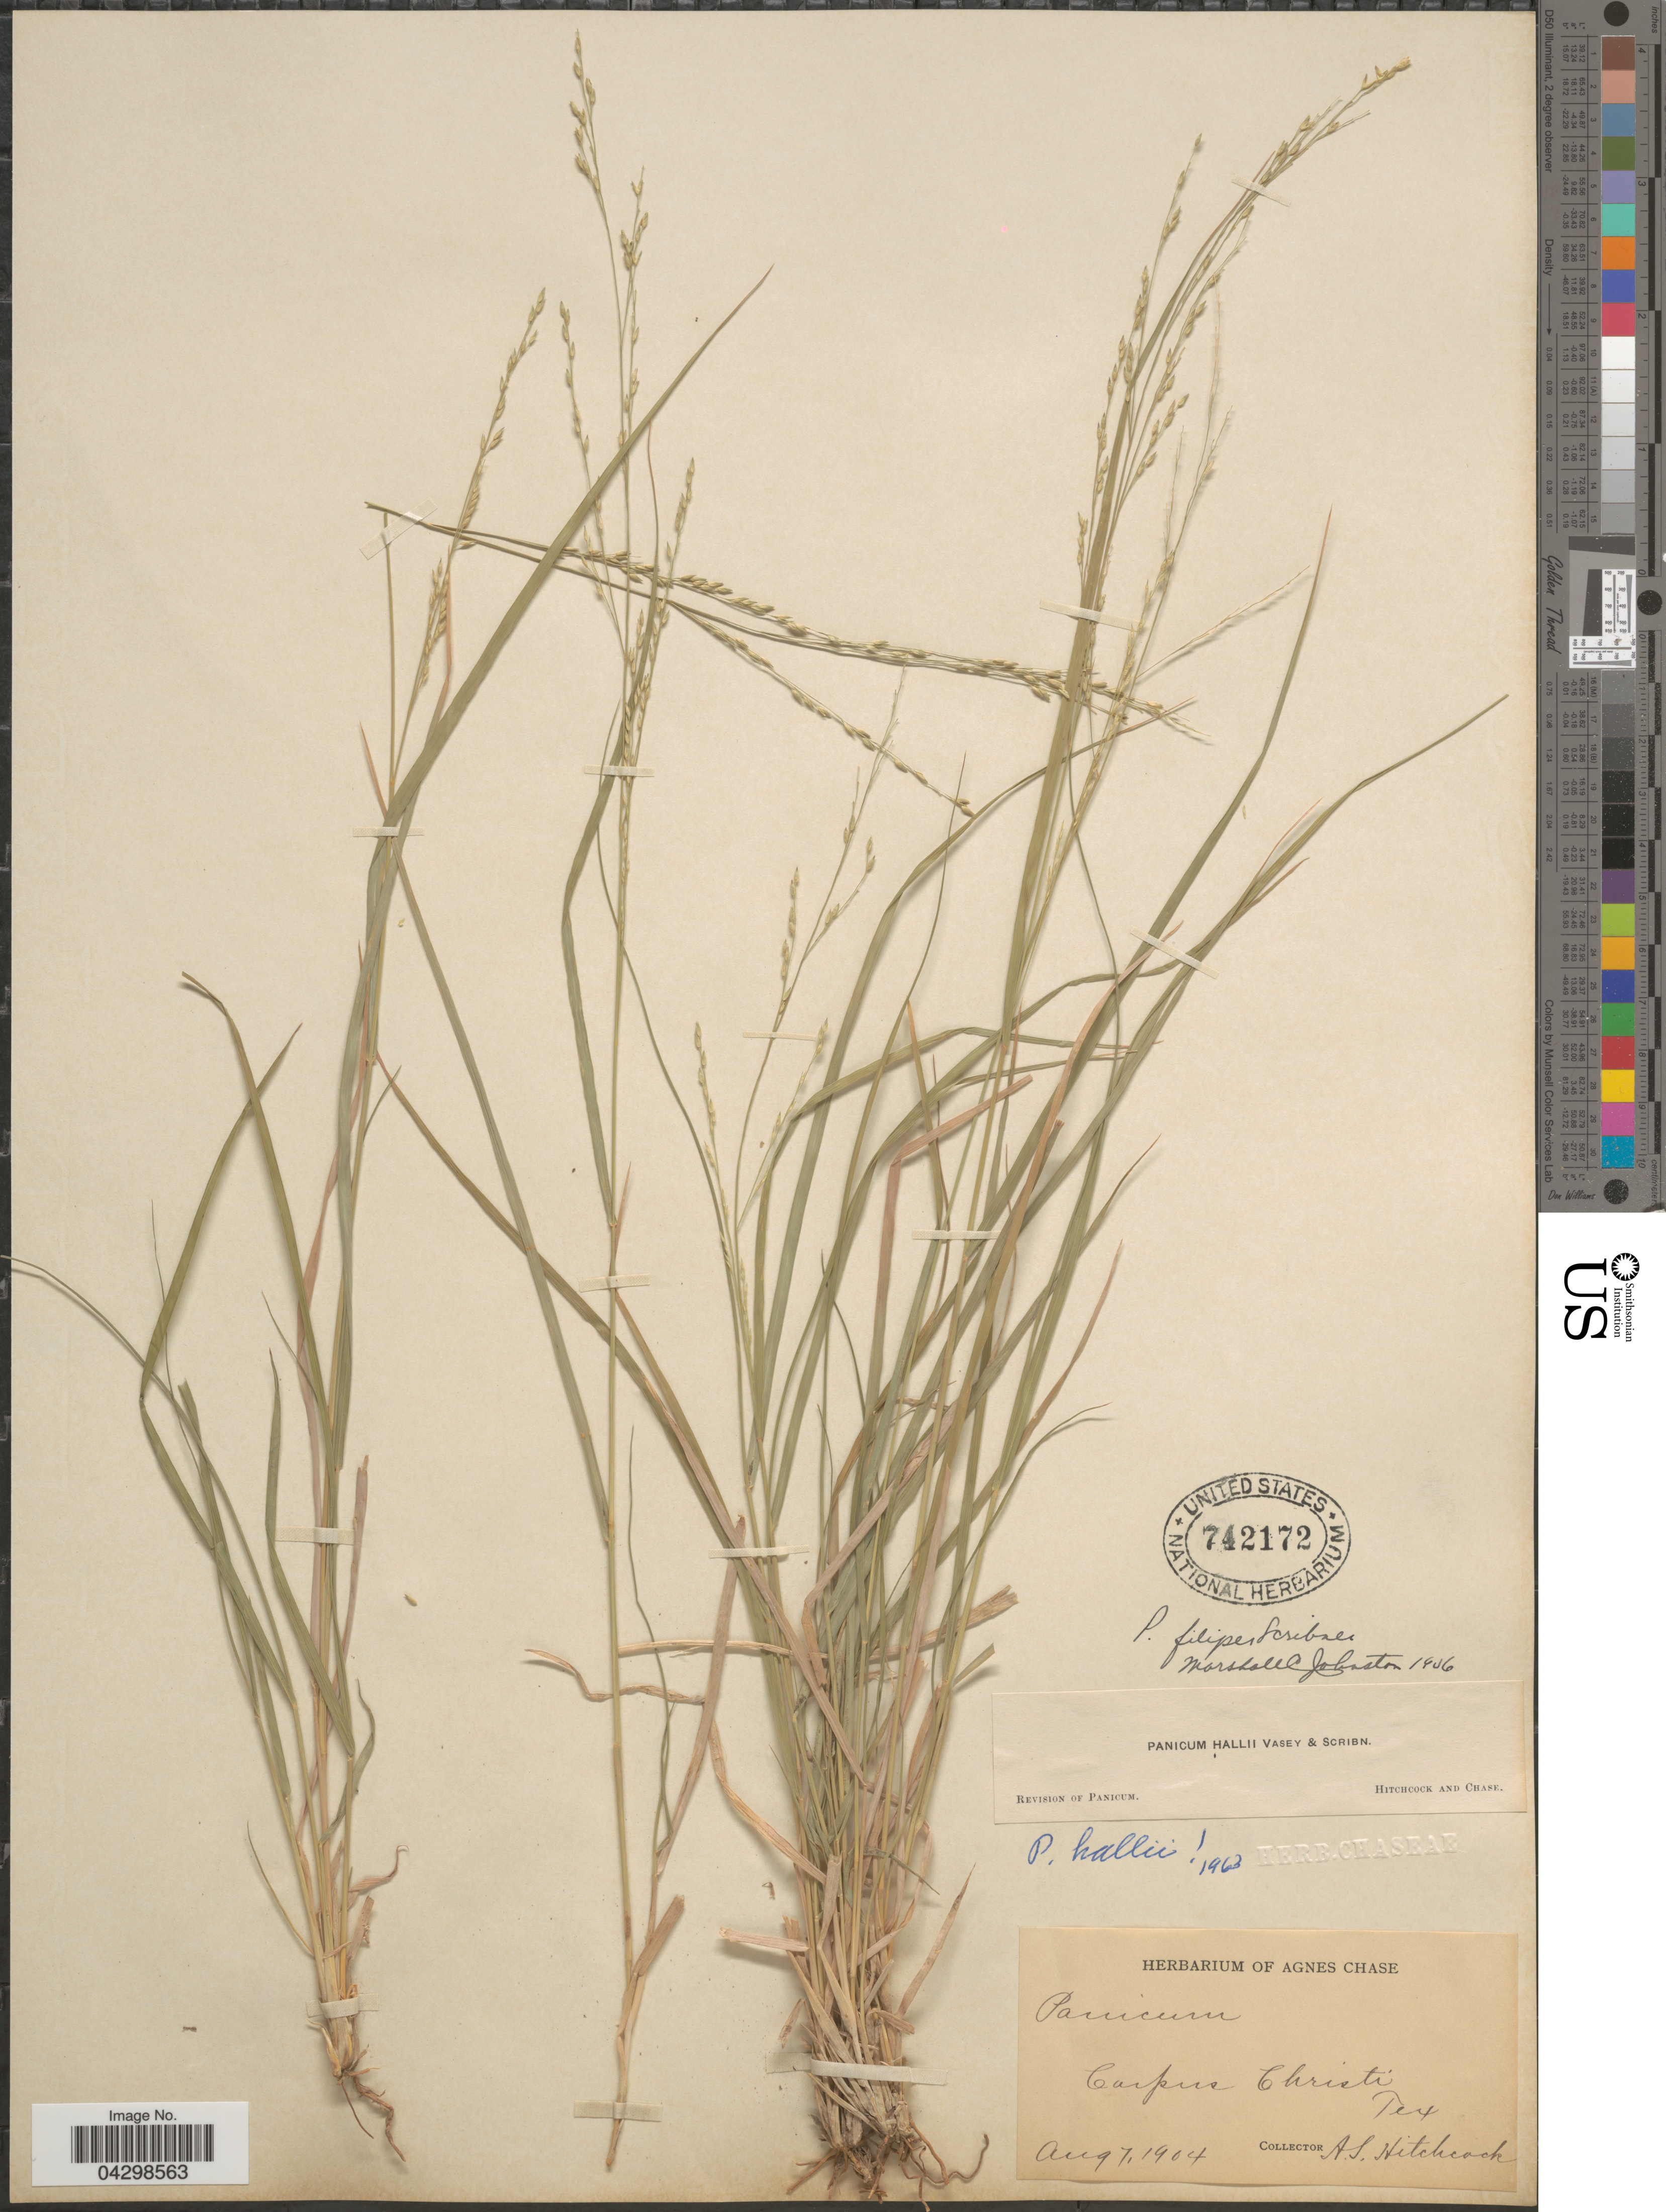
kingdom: Plantae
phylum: Tracheophyta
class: Liliopsida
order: Poales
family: Poaceae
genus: Panicum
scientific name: Panicum hallii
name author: Vasey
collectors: A. S. Hitchcock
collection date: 1914-08-07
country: United States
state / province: Texas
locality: Corpus Christi.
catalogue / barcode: US 742172